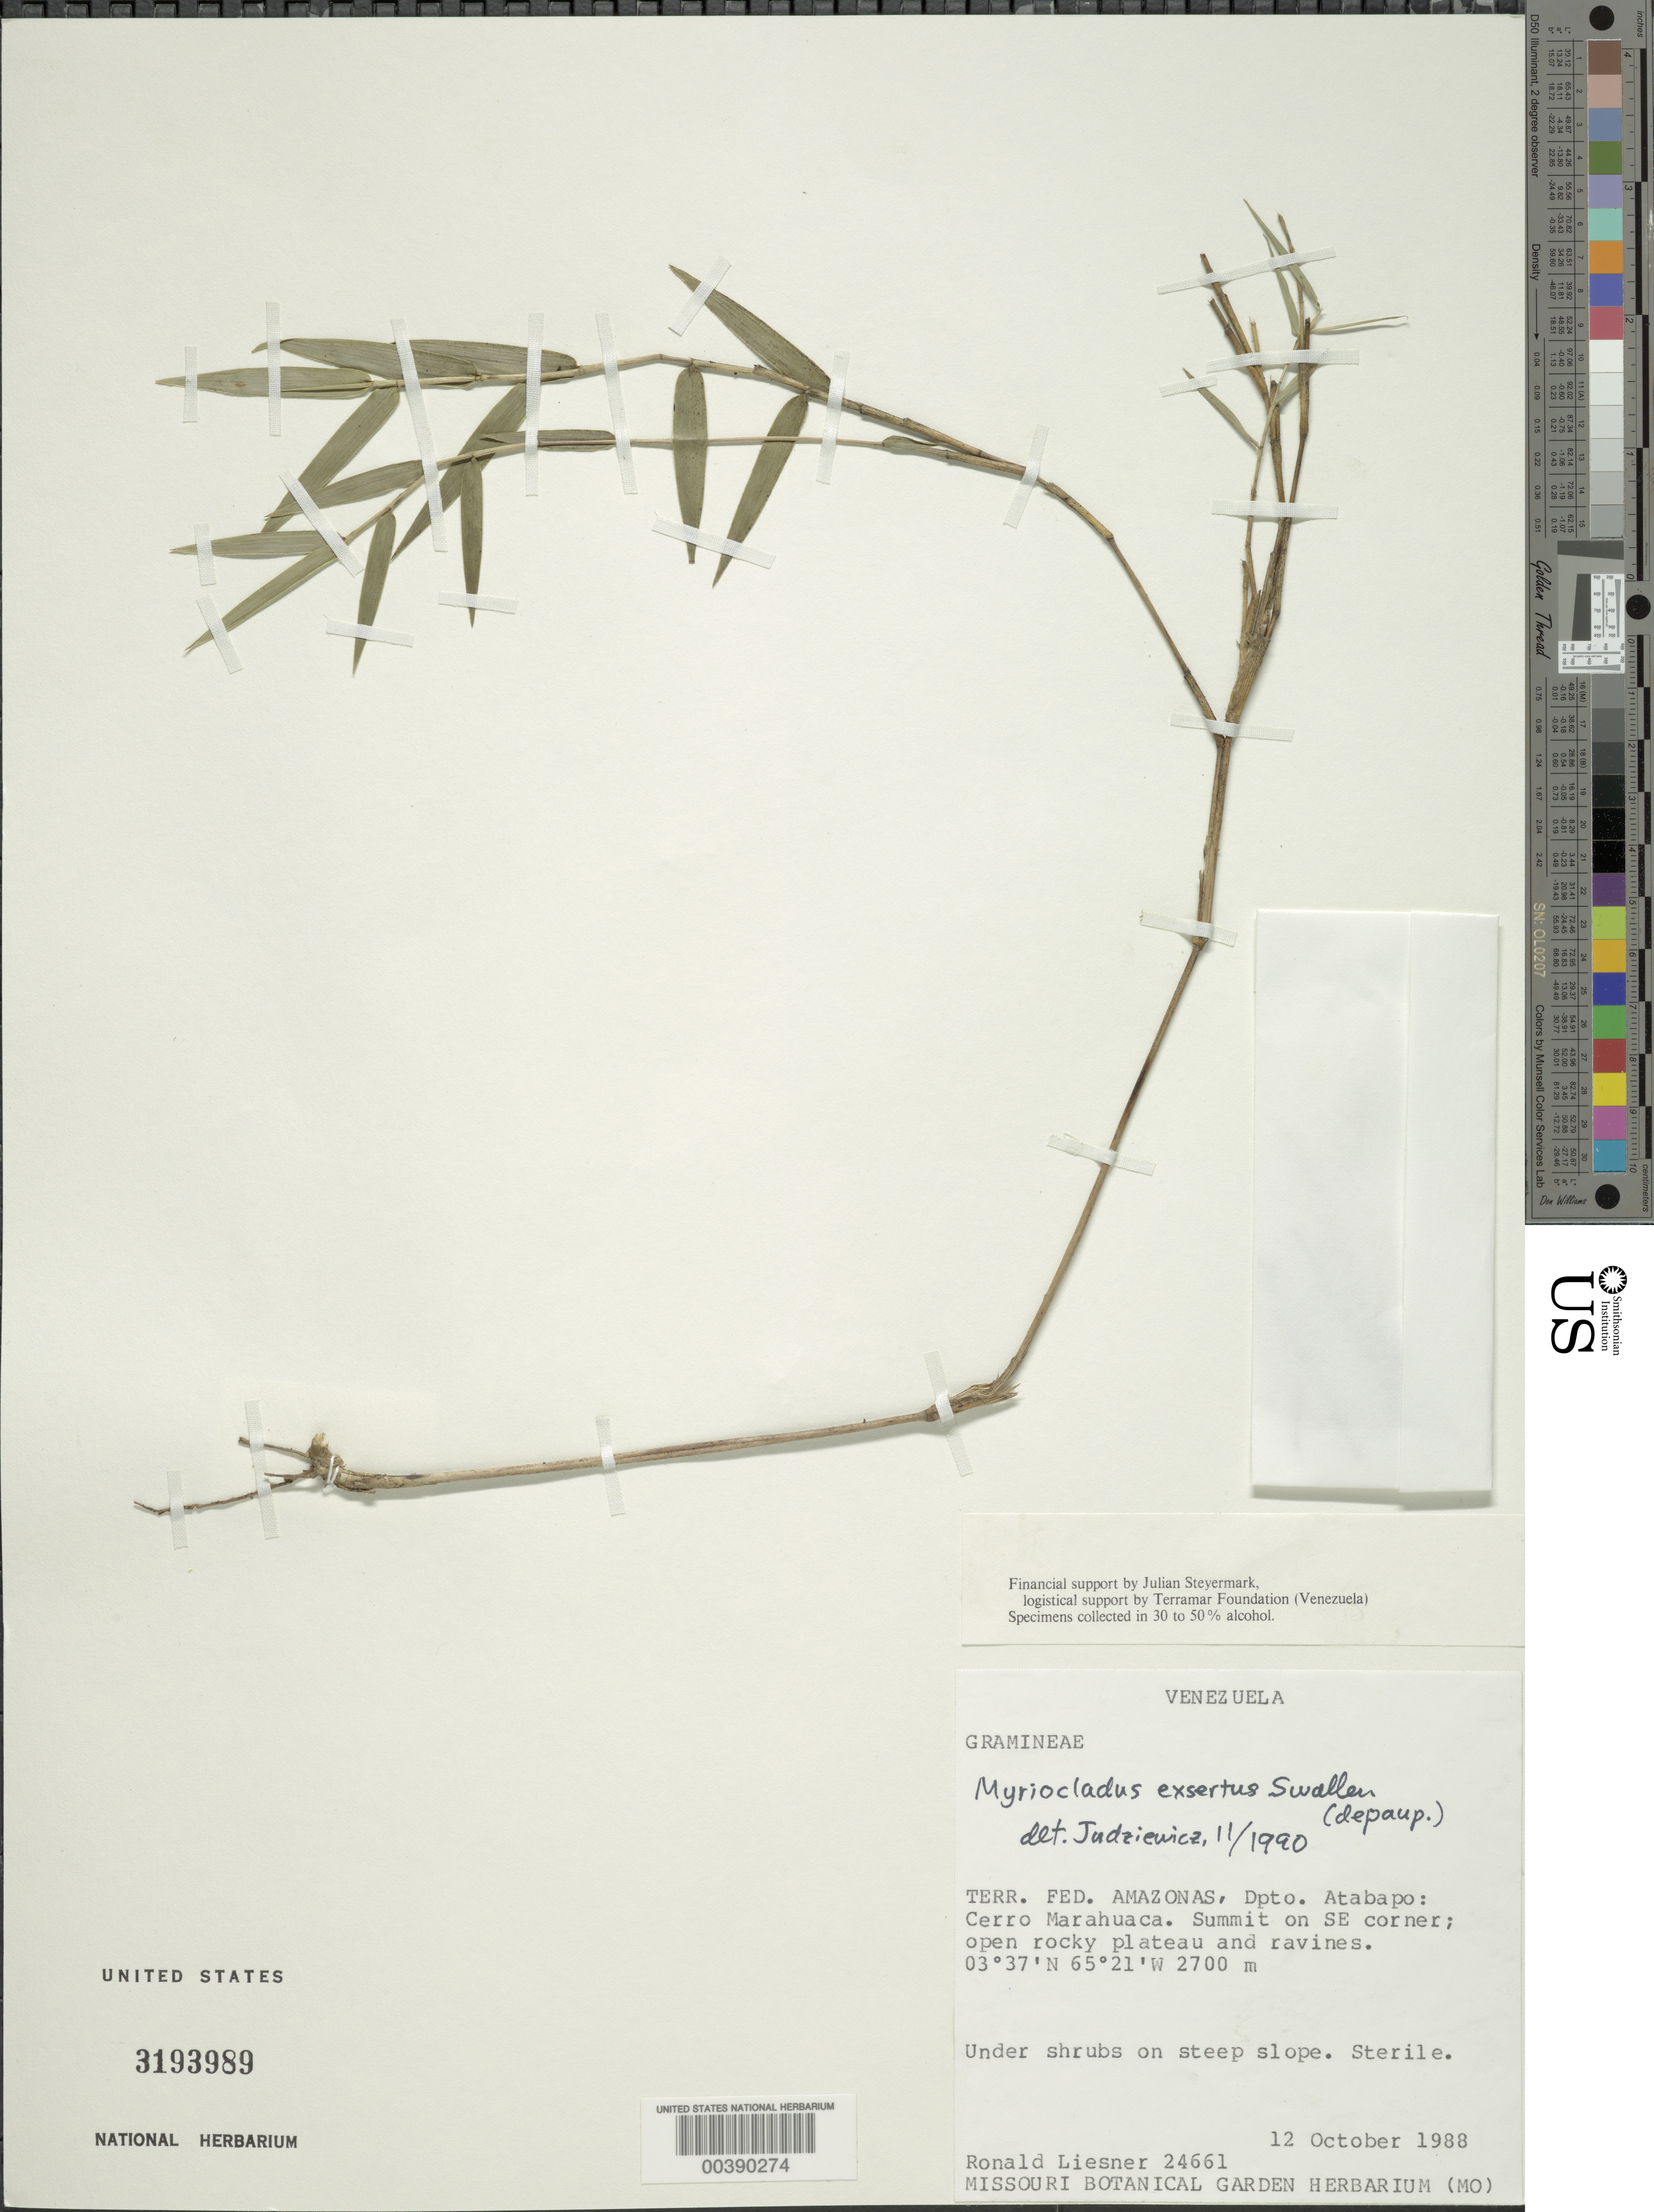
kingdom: Plantae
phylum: Tracheophyta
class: Liliopsida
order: Poales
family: Poaceae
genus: Myriocladus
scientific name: Myriocladus exsertus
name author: Swallen in Maguire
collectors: R. L. Liesner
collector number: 24678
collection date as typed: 12 Oct 1988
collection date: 1988-10-12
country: Venezuela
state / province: Amazonas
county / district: Atabapo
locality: Cerro Marahuaca; summit on SE corner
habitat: Open rocky plateau and ravines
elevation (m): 2700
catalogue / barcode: US 3193989